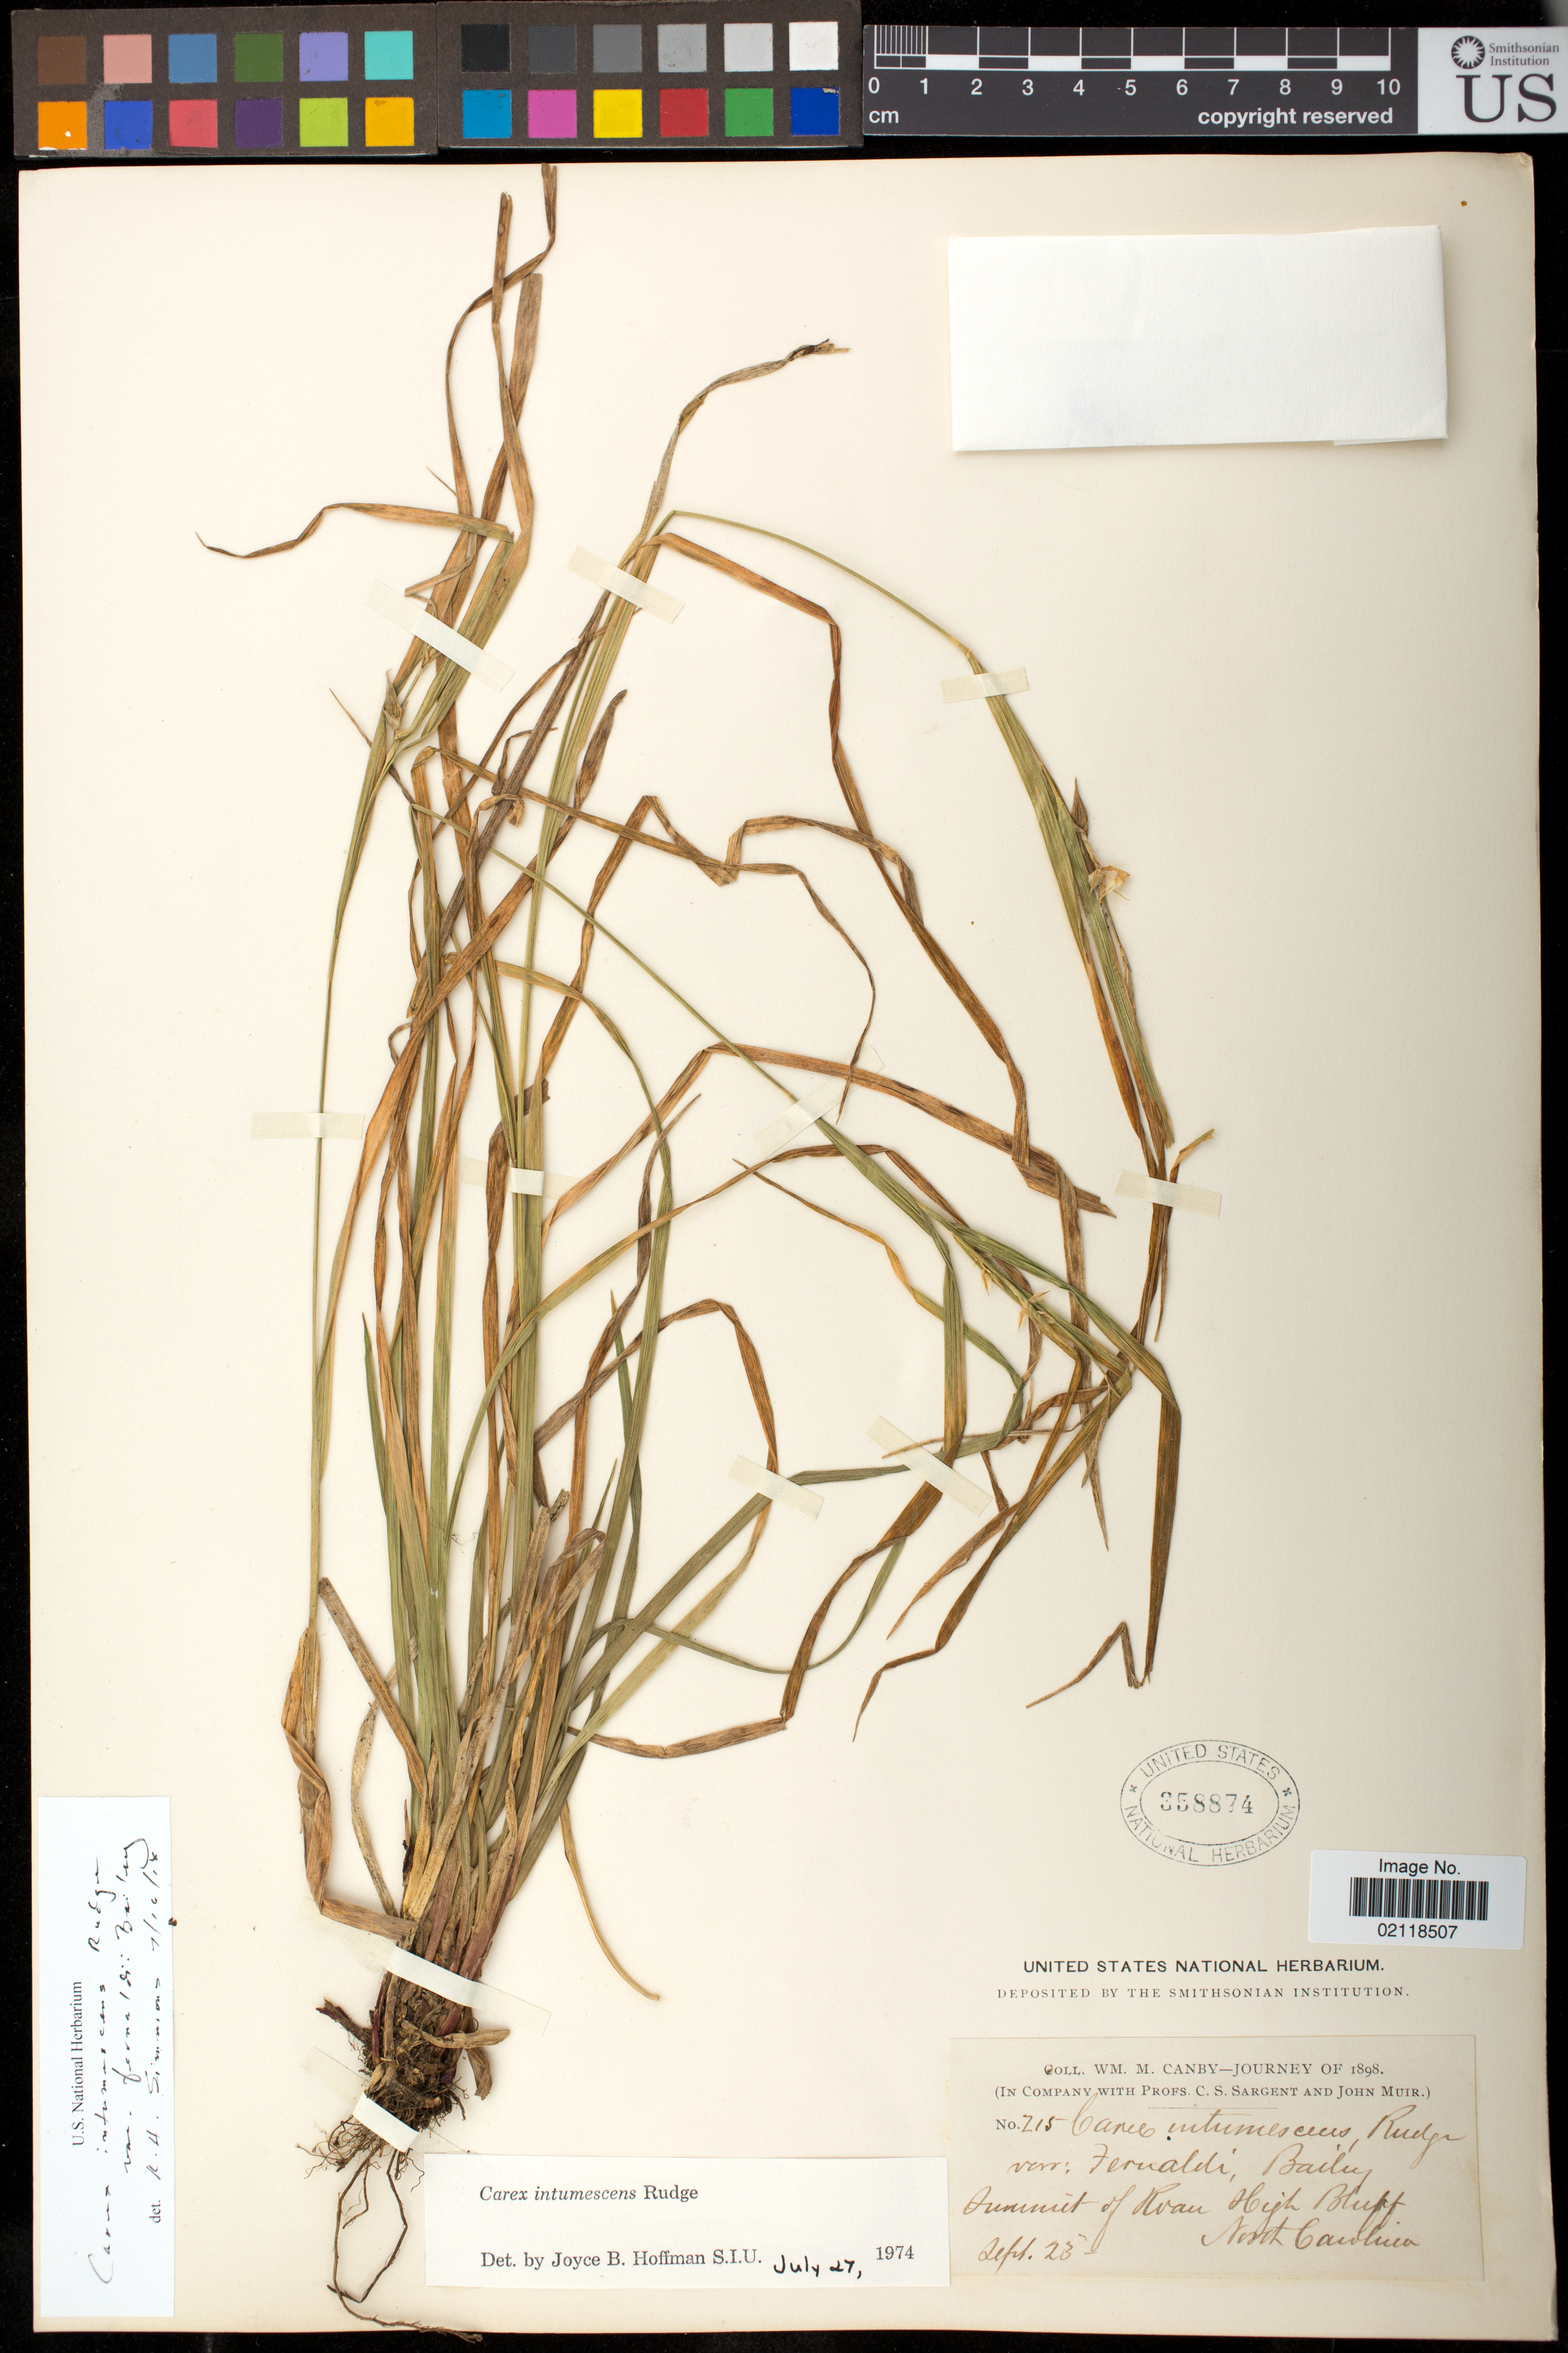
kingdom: Plantae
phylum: Tracheophyta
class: Liliopsida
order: Poales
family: Cyperaceae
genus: Carex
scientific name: Carex intumescens var. fernaldii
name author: L.H. Bailey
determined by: Simmons, R. H., (UNITED STATES)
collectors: W. M. Canby, C. S. Sargent & J. Muir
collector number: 215*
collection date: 1898-09-23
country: United States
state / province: North Carolina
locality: Summit of Roan High Bluff.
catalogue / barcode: US 358874